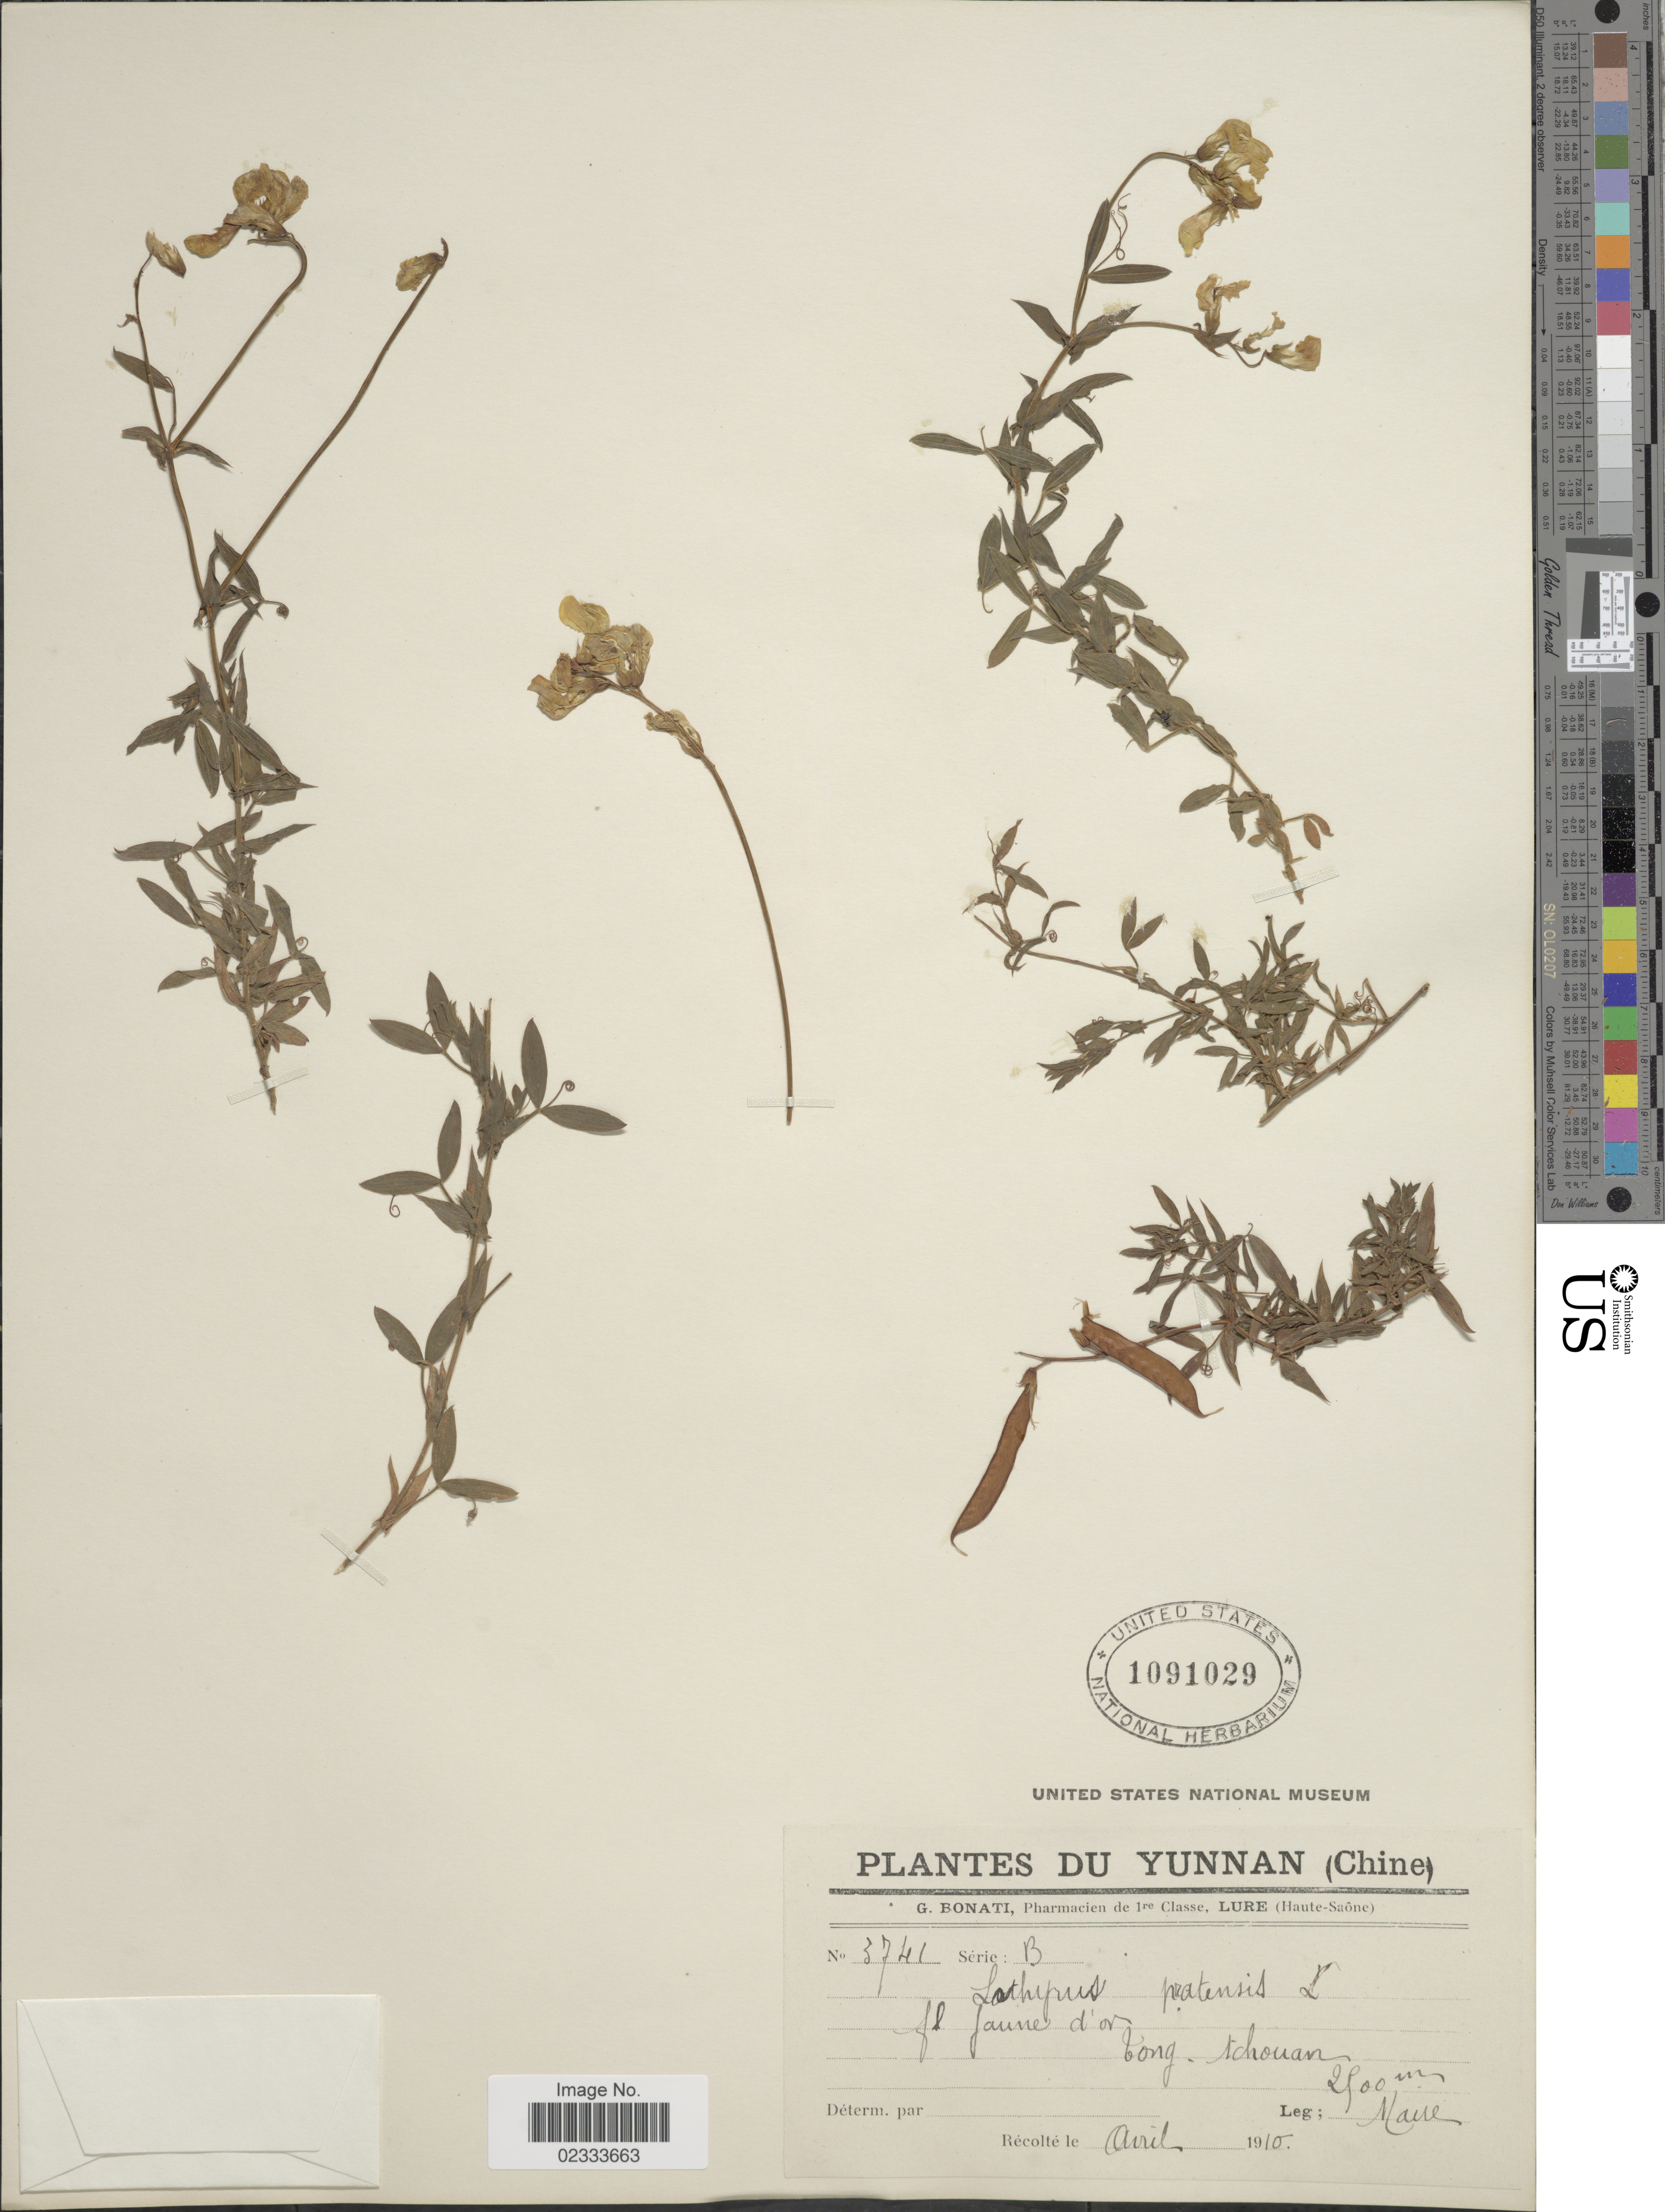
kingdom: Plantae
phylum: Tracheophyta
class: Magnoliopsida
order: Fabales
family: Fabaceae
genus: Lathyrus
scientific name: Lathyrus pratensis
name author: L.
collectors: Maire, --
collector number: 3741B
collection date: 1910-04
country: China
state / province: Yunnan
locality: Long Tchouan.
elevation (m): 2700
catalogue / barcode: US 1091029